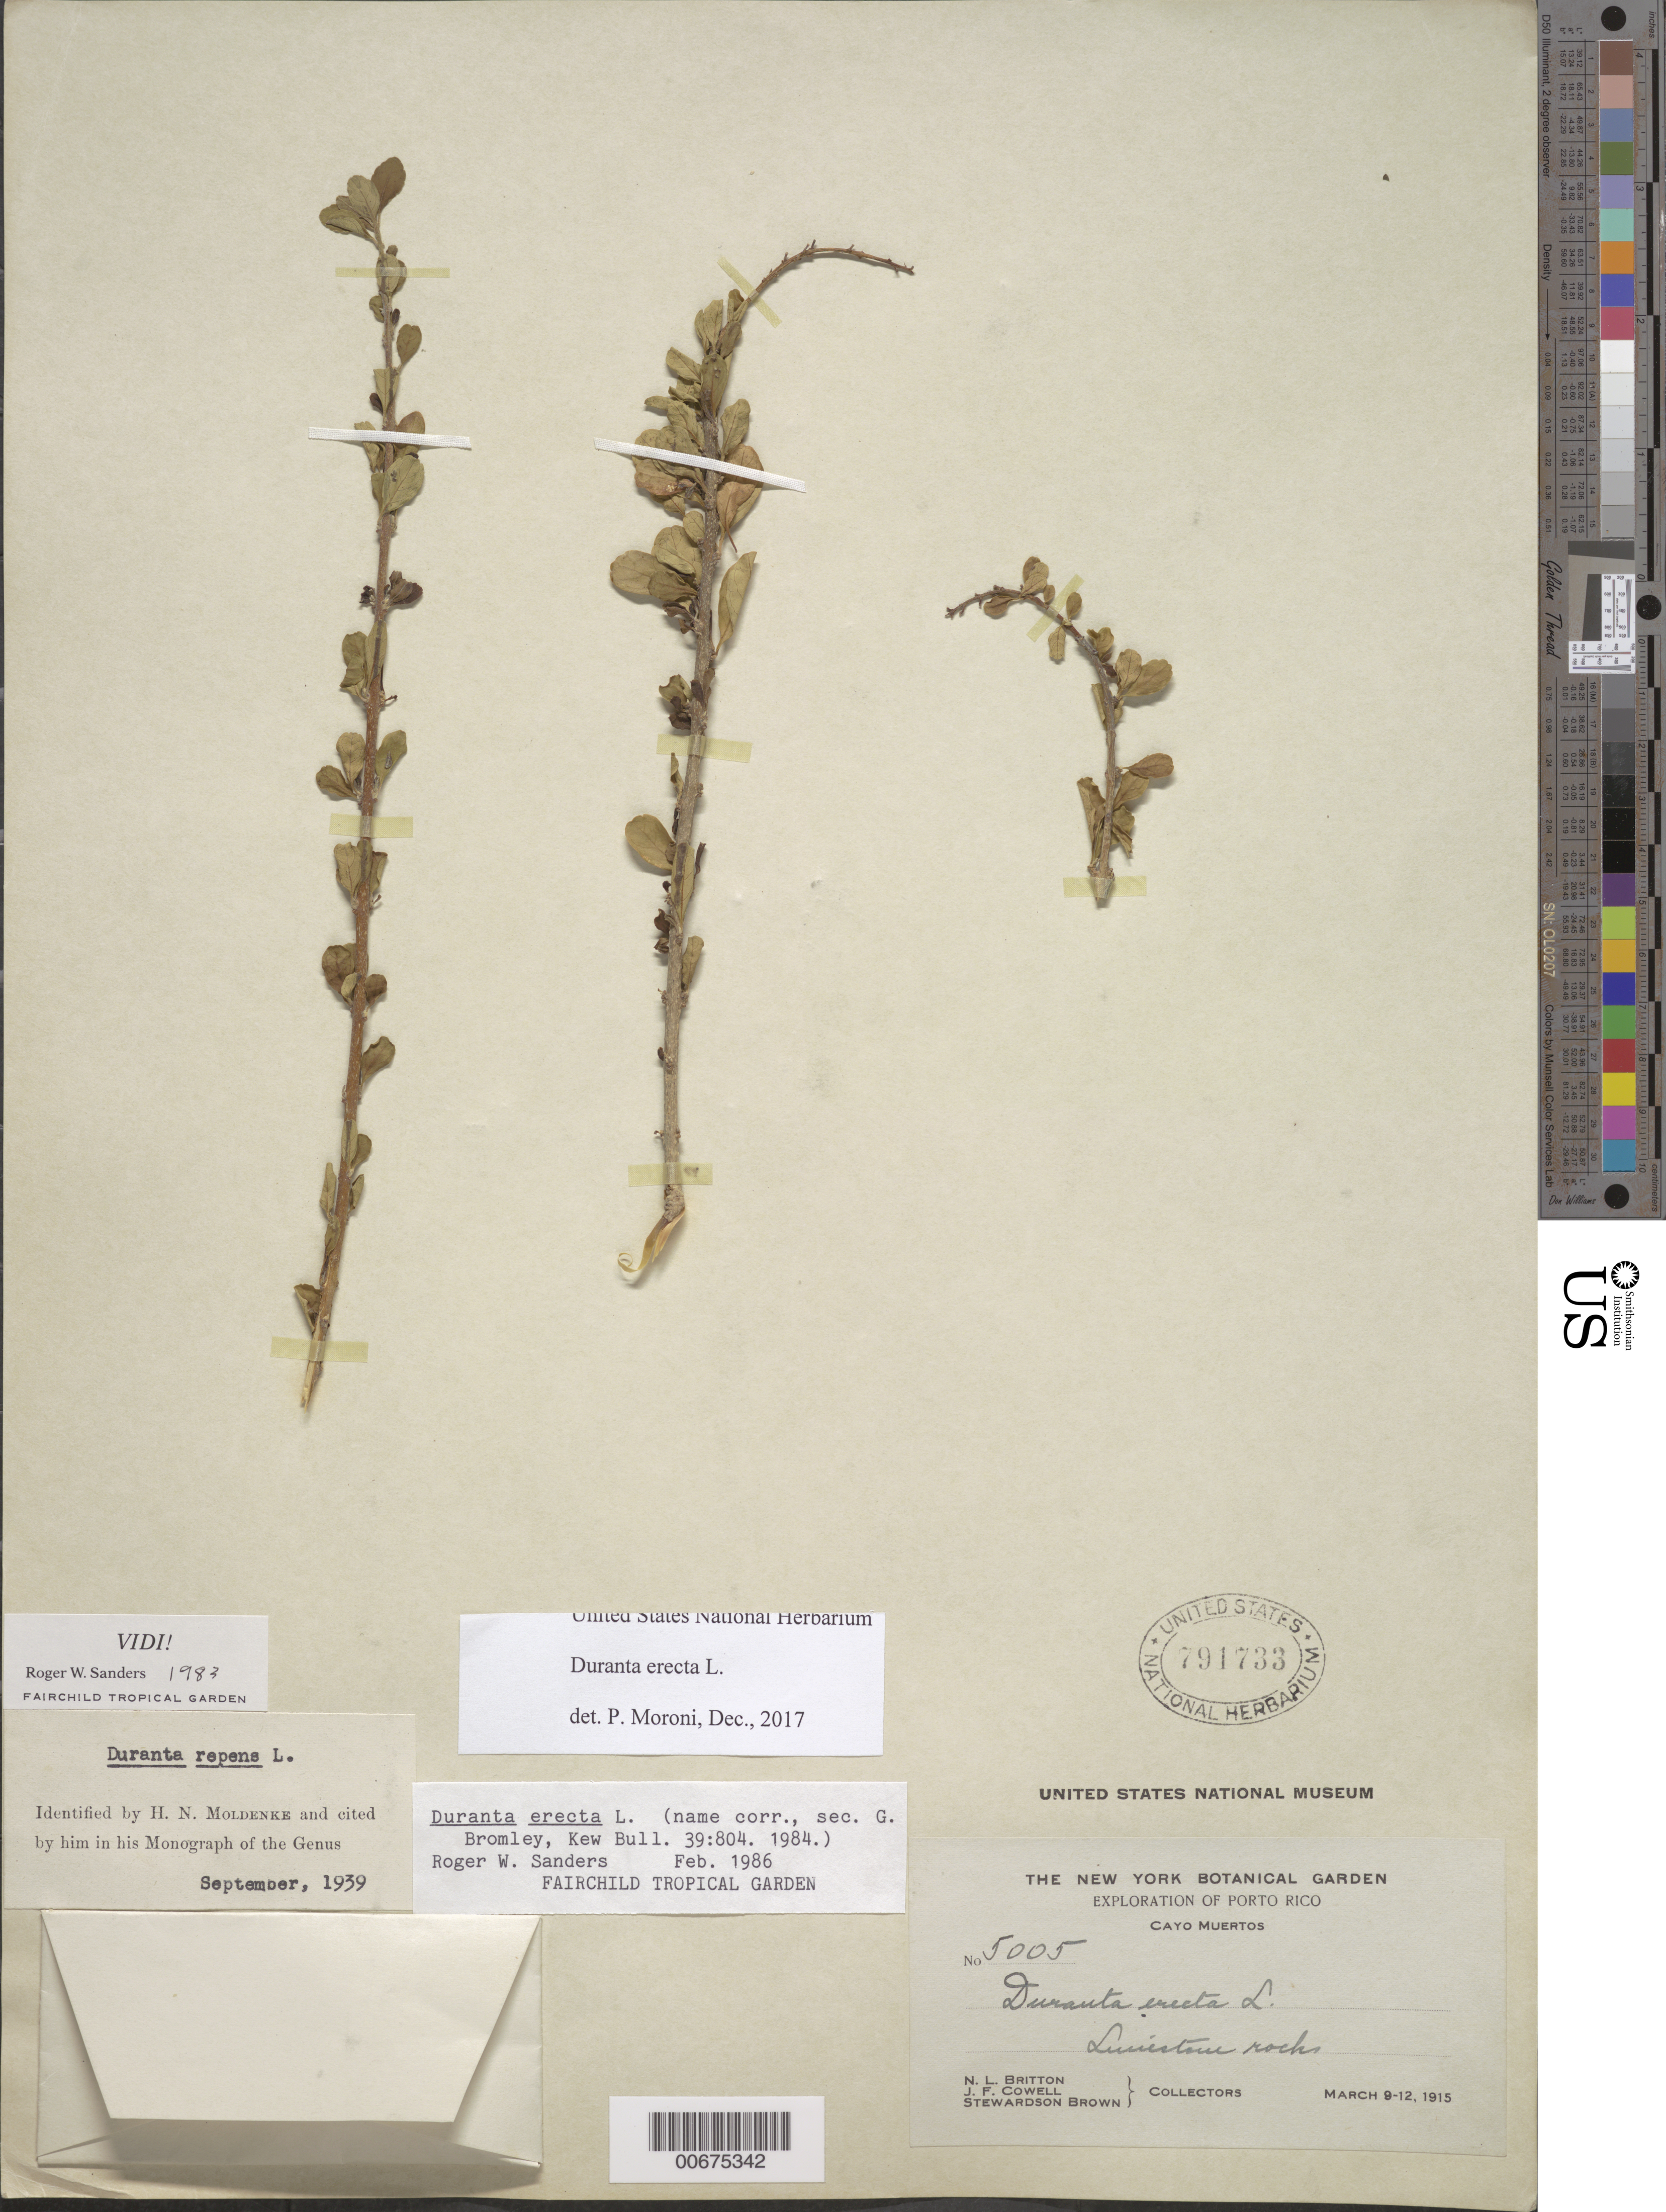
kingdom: Plantae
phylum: Tracheophyta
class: Magnoliopsida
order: Lamiales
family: Verbenaceae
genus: Duranta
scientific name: Duranta erecta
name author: L.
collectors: N. Britton & et al.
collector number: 5005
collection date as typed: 09 Mar 1915 to 12 Mar 1915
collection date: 1915-03-09/1915-03-12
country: Puerto Rico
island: Caja de Muerto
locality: Cayo Muertos. Limestone rocks.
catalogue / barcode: US 791733